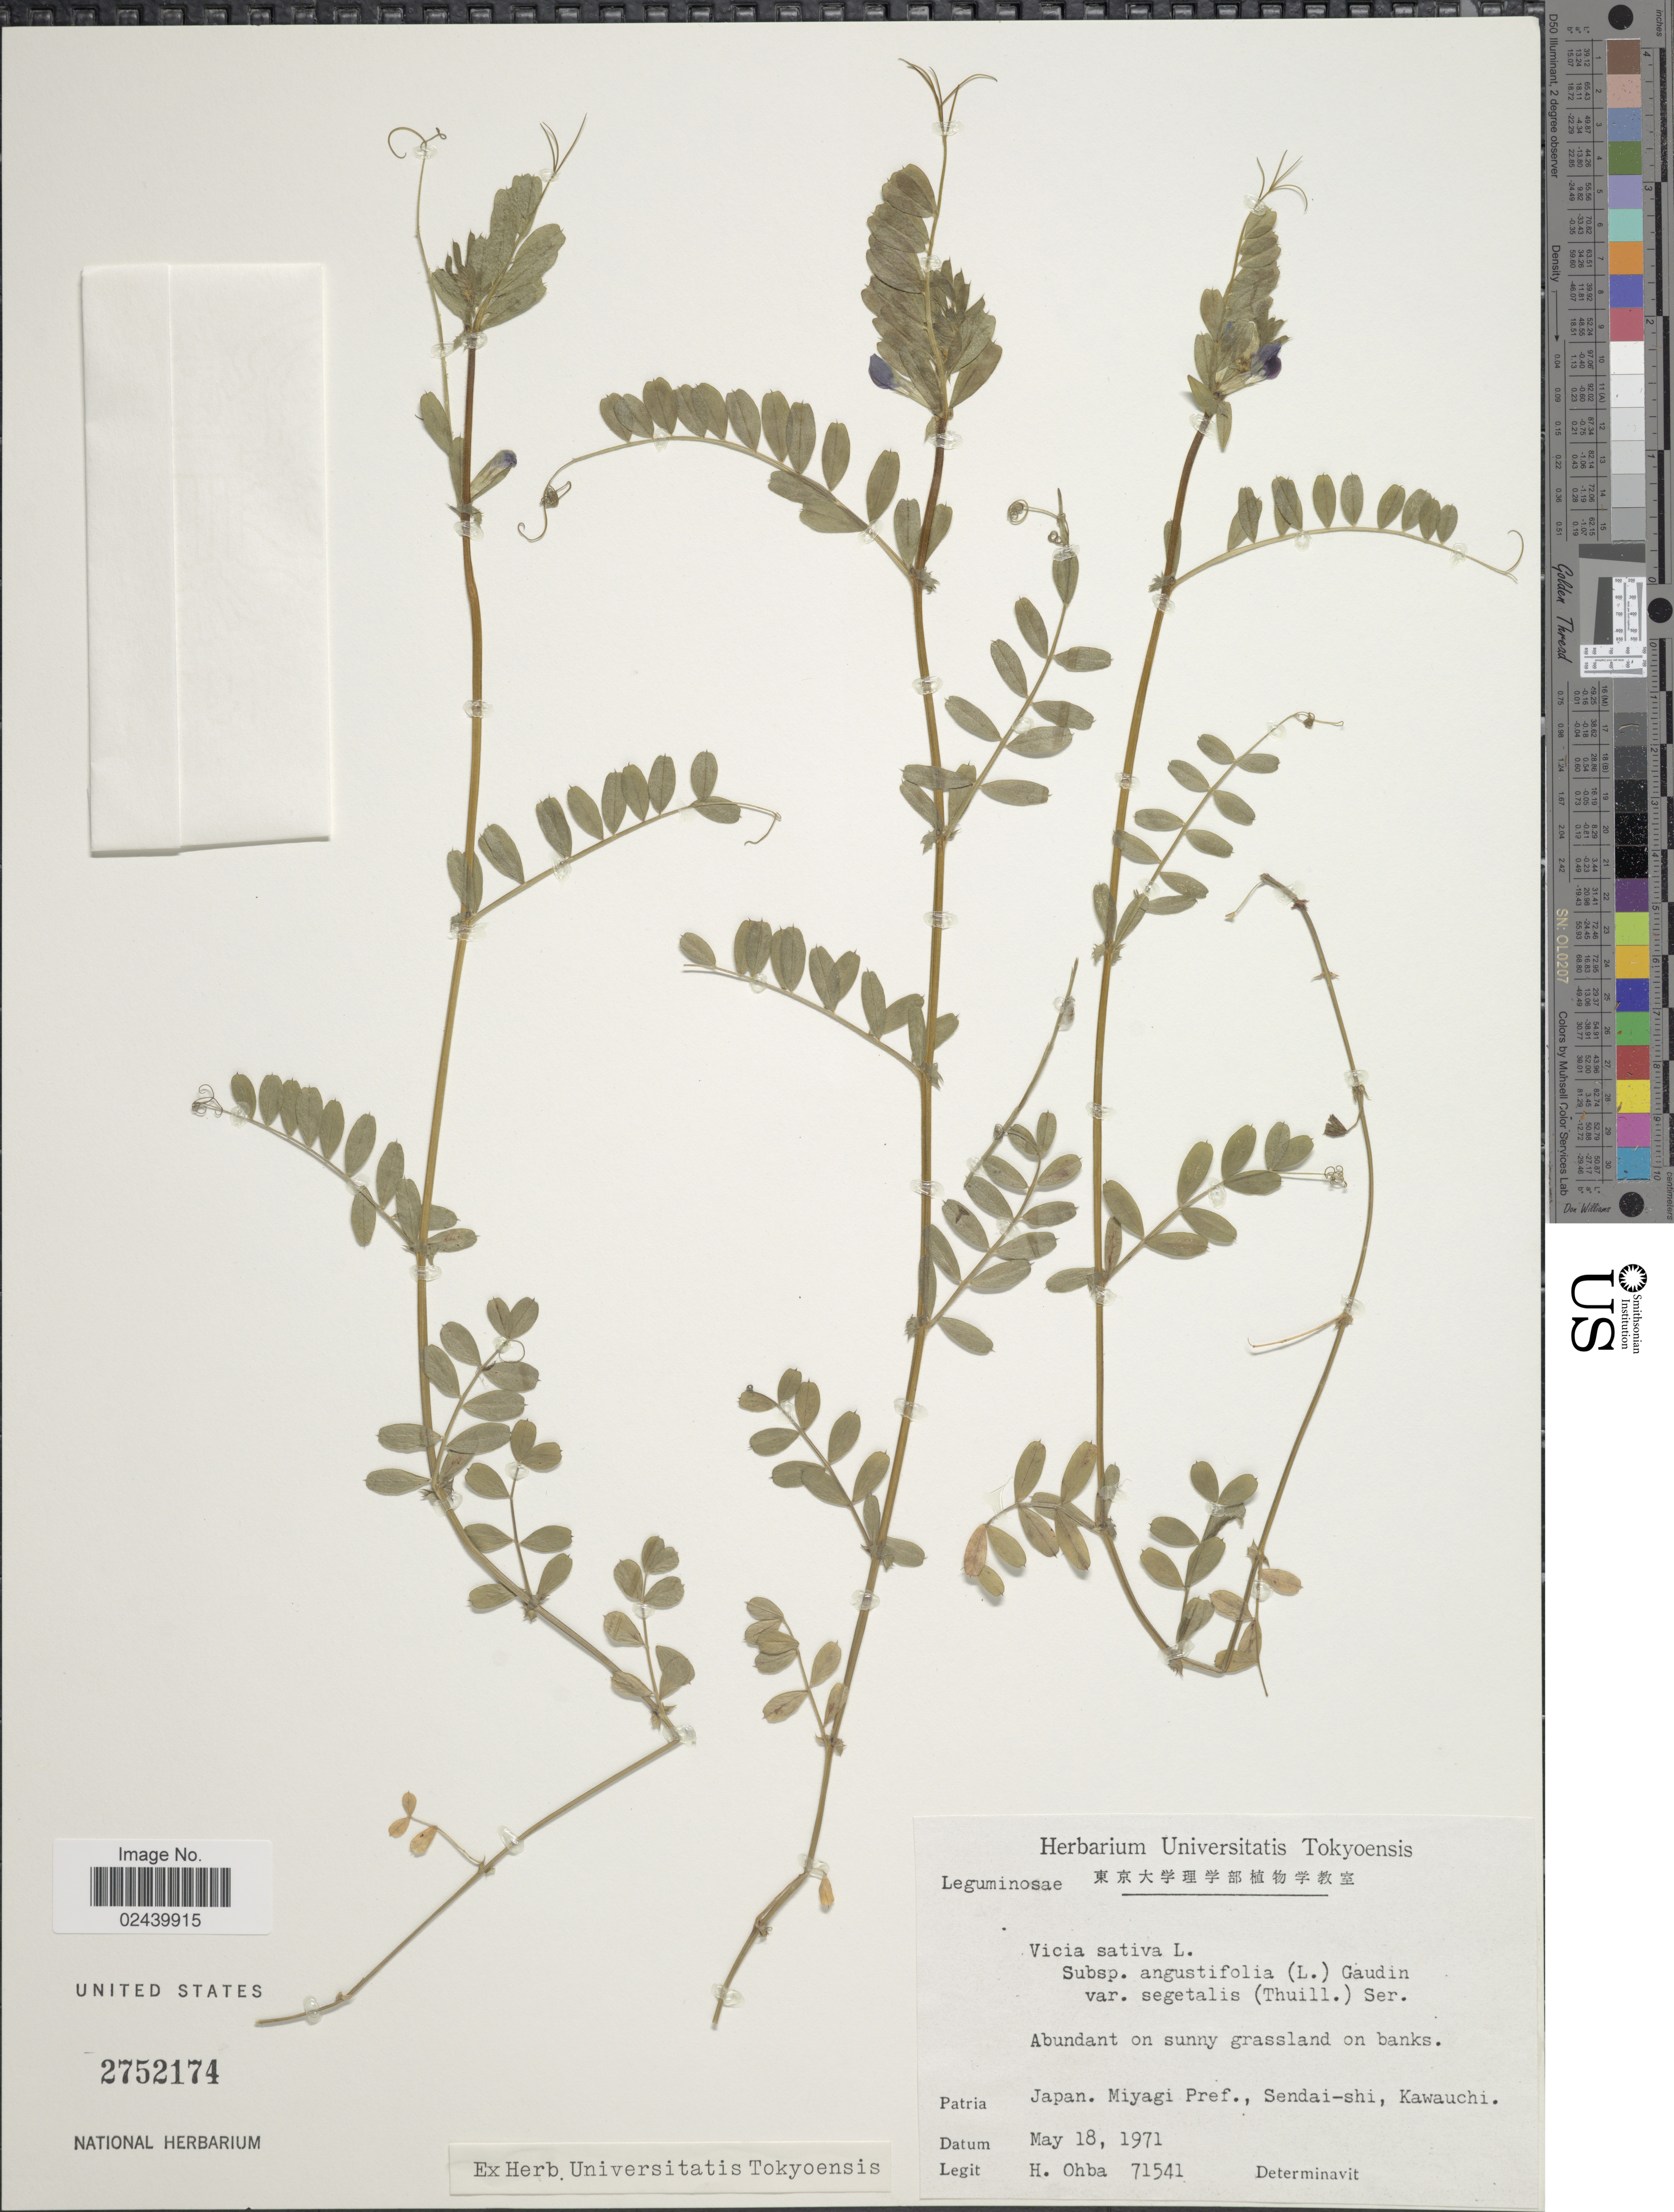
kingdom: Plantae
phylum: Tracheophyta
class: Magnoliopsida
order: Fabales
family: Fabaceae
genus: Vicia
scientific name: Vicia sativa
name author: L.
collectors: H. Ohba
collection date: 1971-05-18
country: Japan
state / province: Miyagi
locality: Sendai-shi, Kawauchi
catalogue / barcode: US 2752174